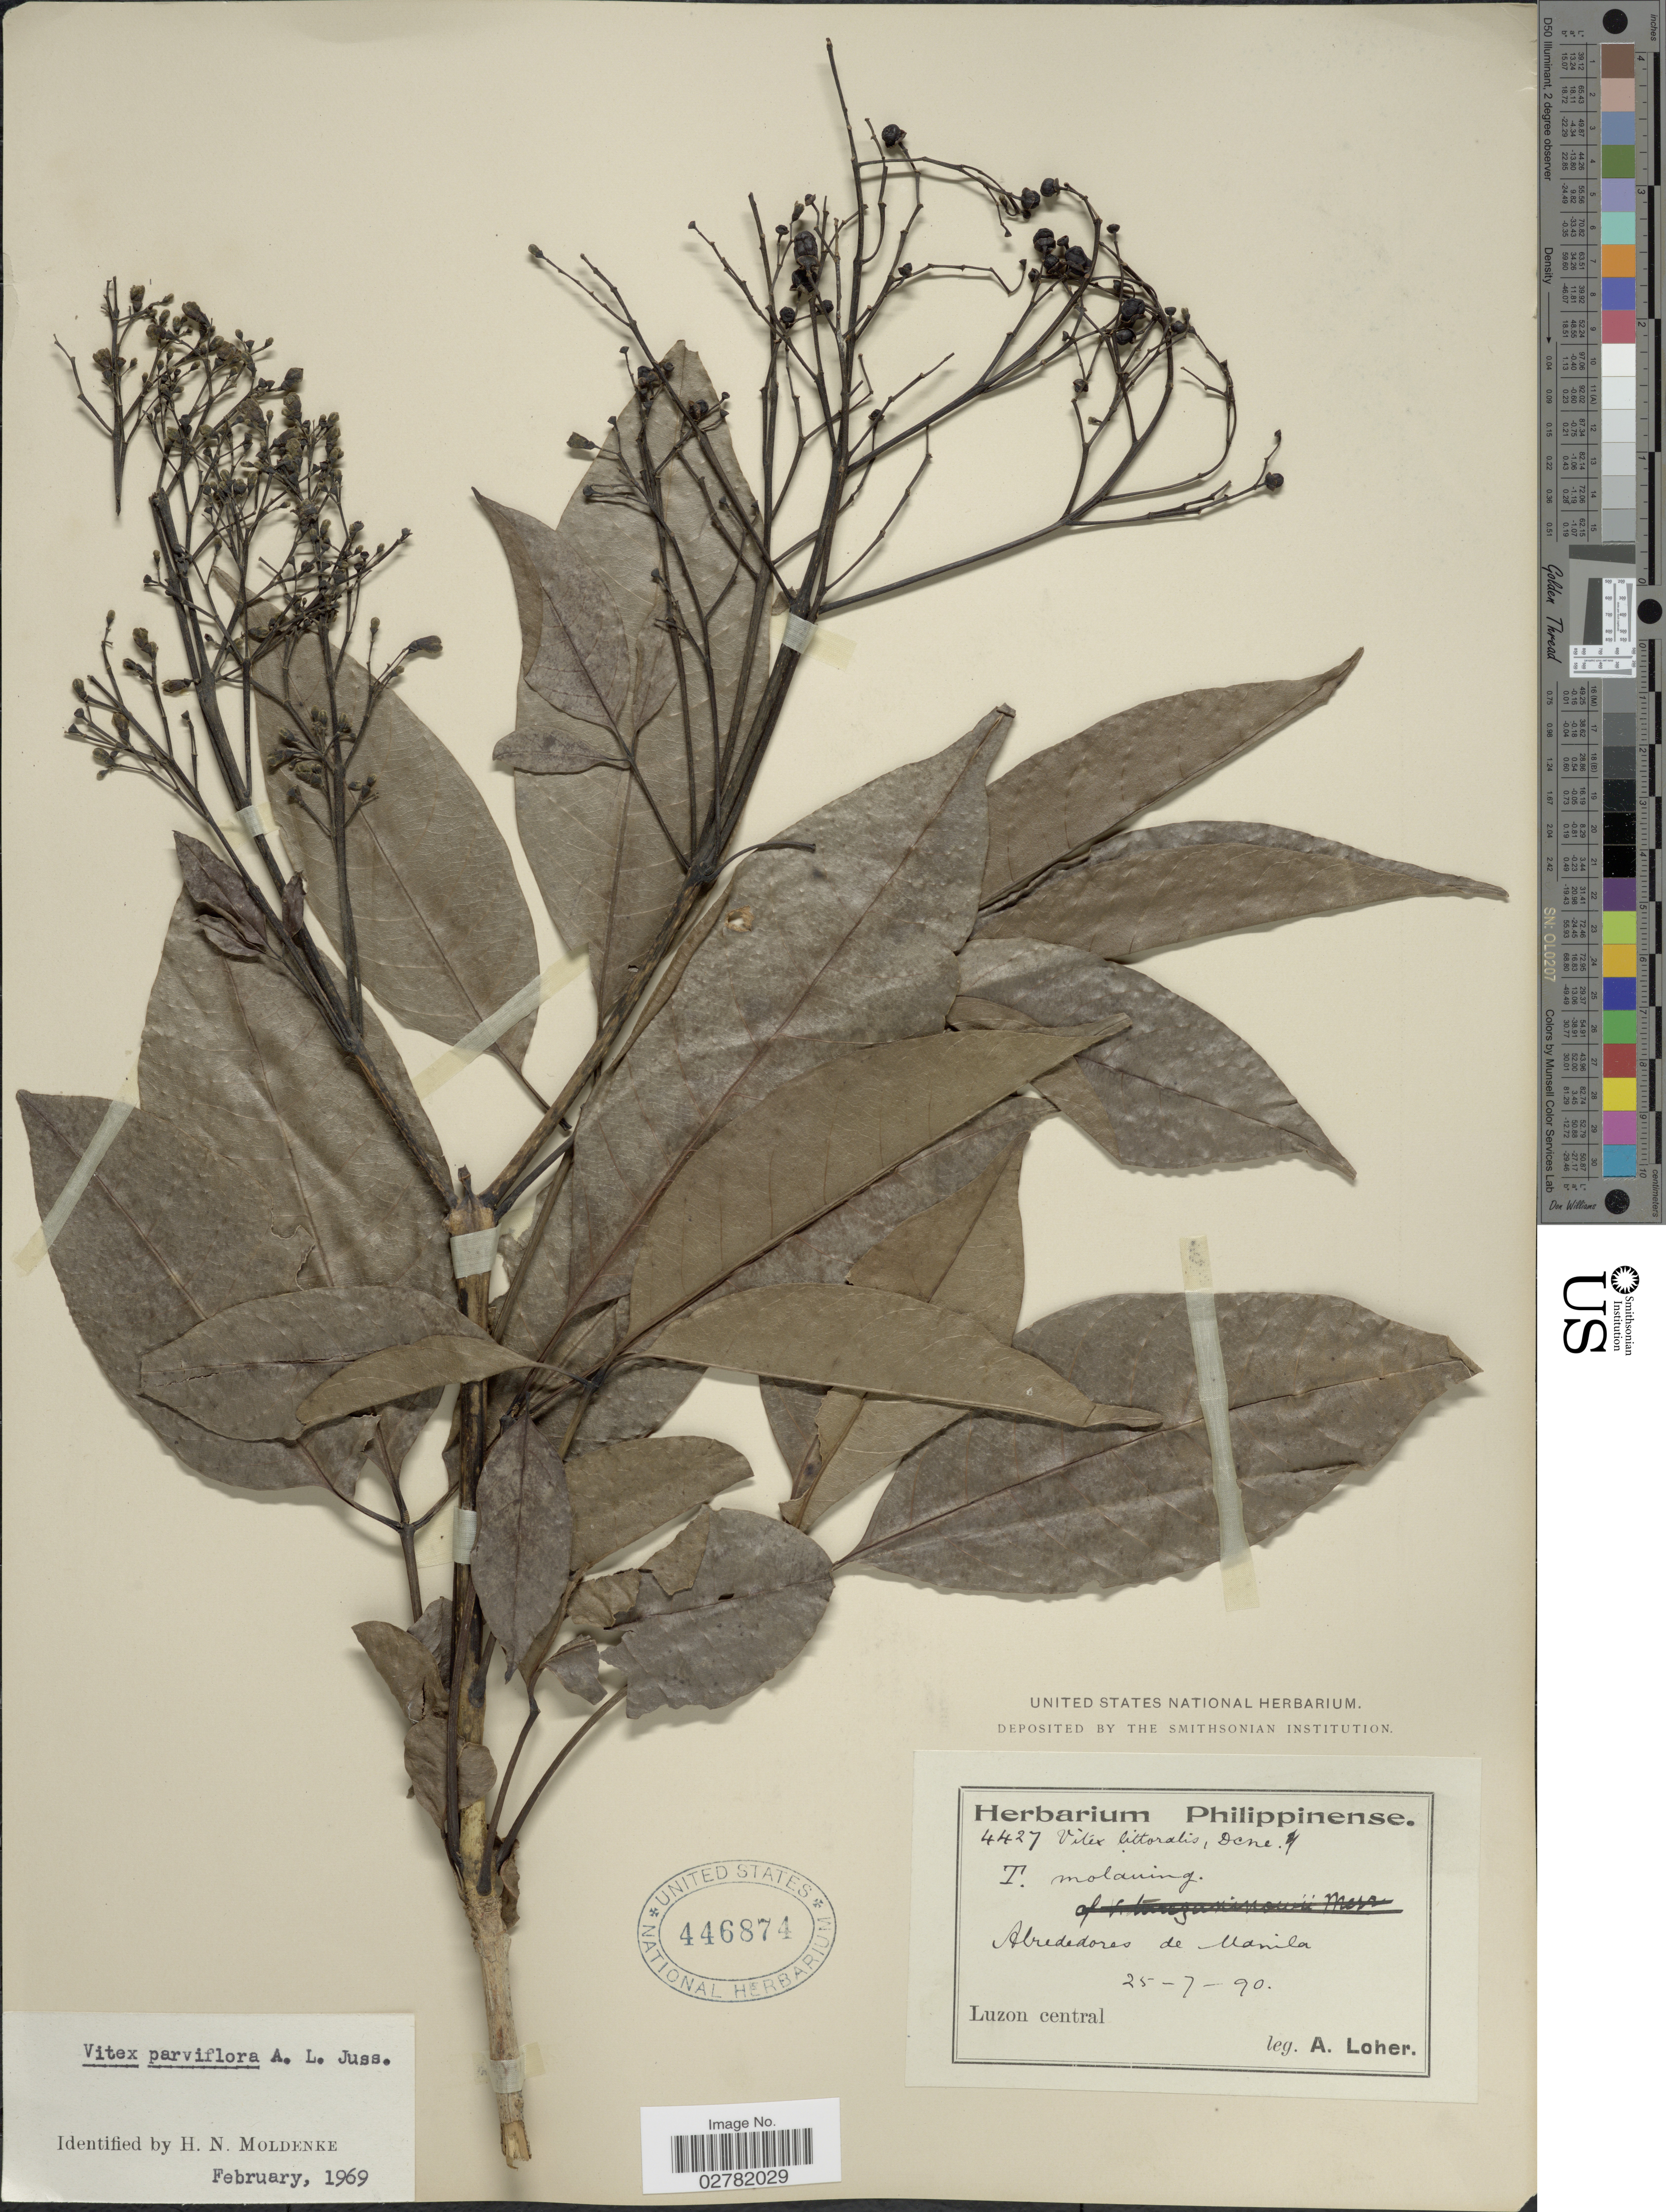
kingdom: Plantae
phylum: Tracheophyta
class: Magnoliopsida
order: Lamiales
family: Lamiaceae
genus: Vitex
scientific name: Vitex parviflora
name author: A. Juss.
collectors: A. Loher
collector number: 4427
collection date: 1890-07-25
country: Philippines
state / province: Central Luzon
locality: Alrededores de Manila.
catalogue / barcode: US 446874